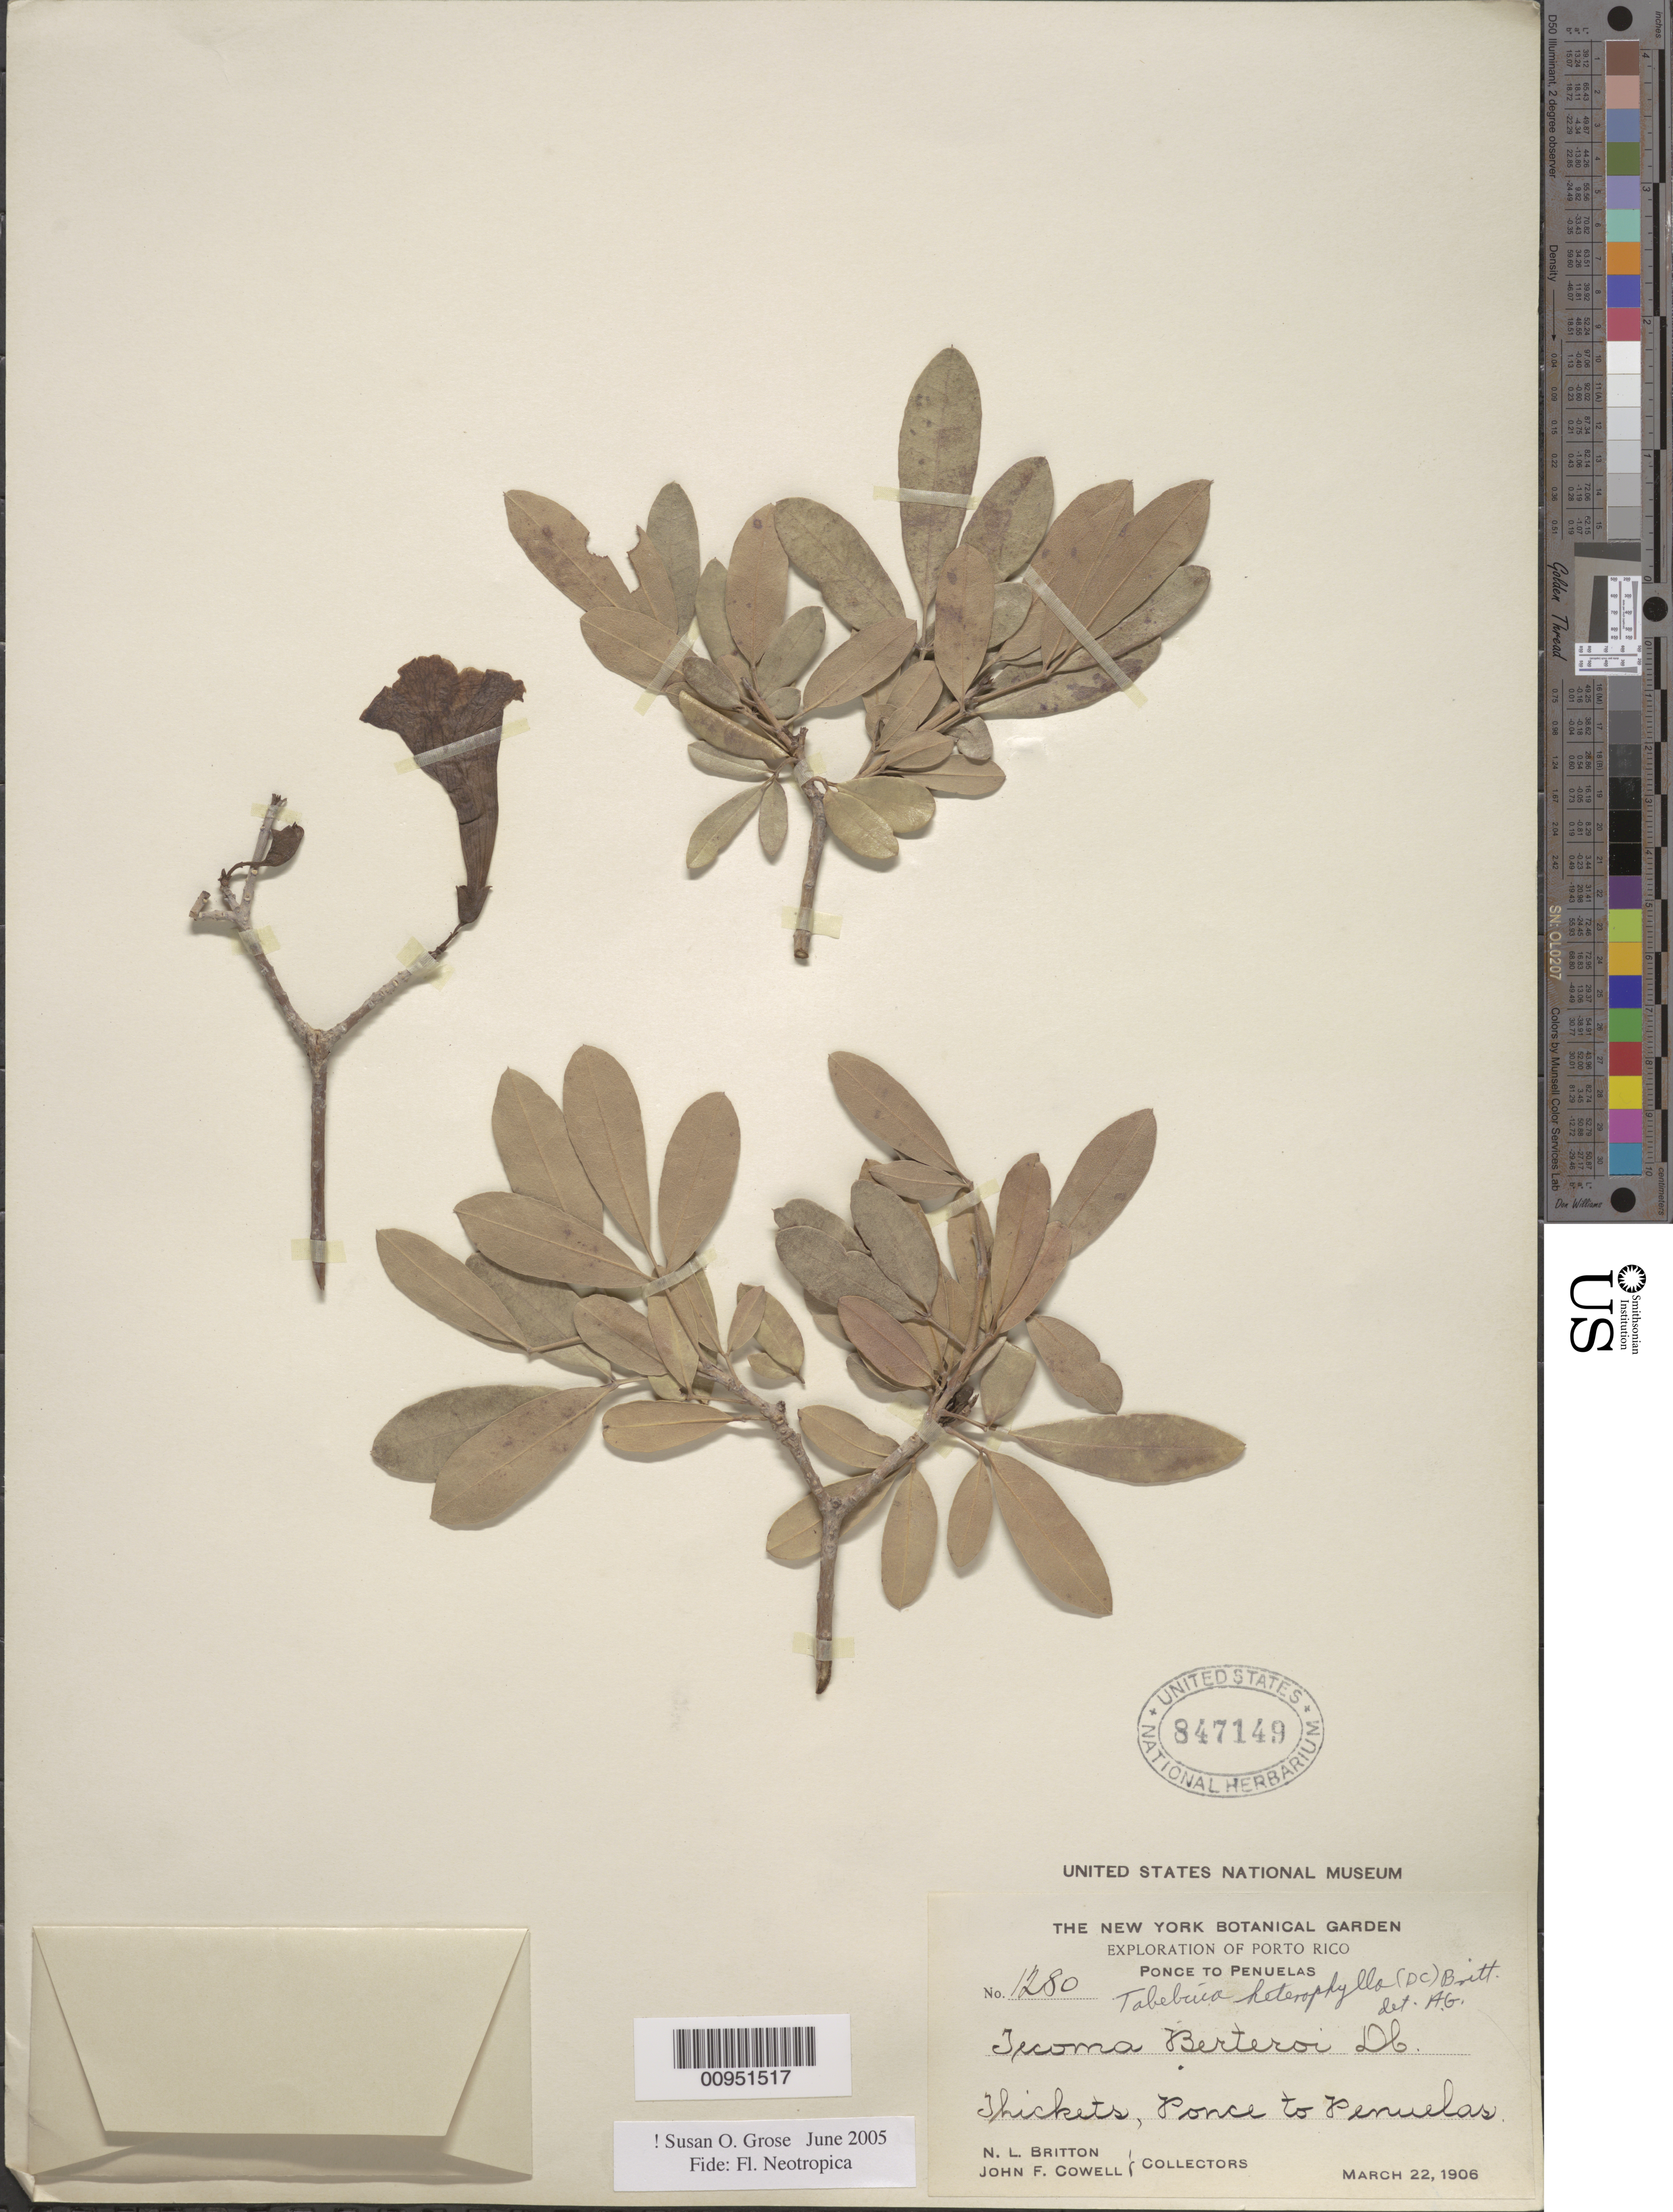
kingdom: Plantae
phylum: Tracheophyta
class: Magnoliopsida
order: Lamiales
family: Bignoniaceae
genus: Tabebuia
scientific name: Tabebuia heterophylla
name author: (DC.) Britton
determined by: Grose, S. O.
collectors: N. Britton & J. F. Cowell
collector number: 1280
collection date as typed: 22 Mar 1906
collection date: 1906-03-22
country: Puerto Rico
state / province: Peñuelas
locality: Ponce to Penuelas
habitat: Thickets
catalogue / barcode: US 847149